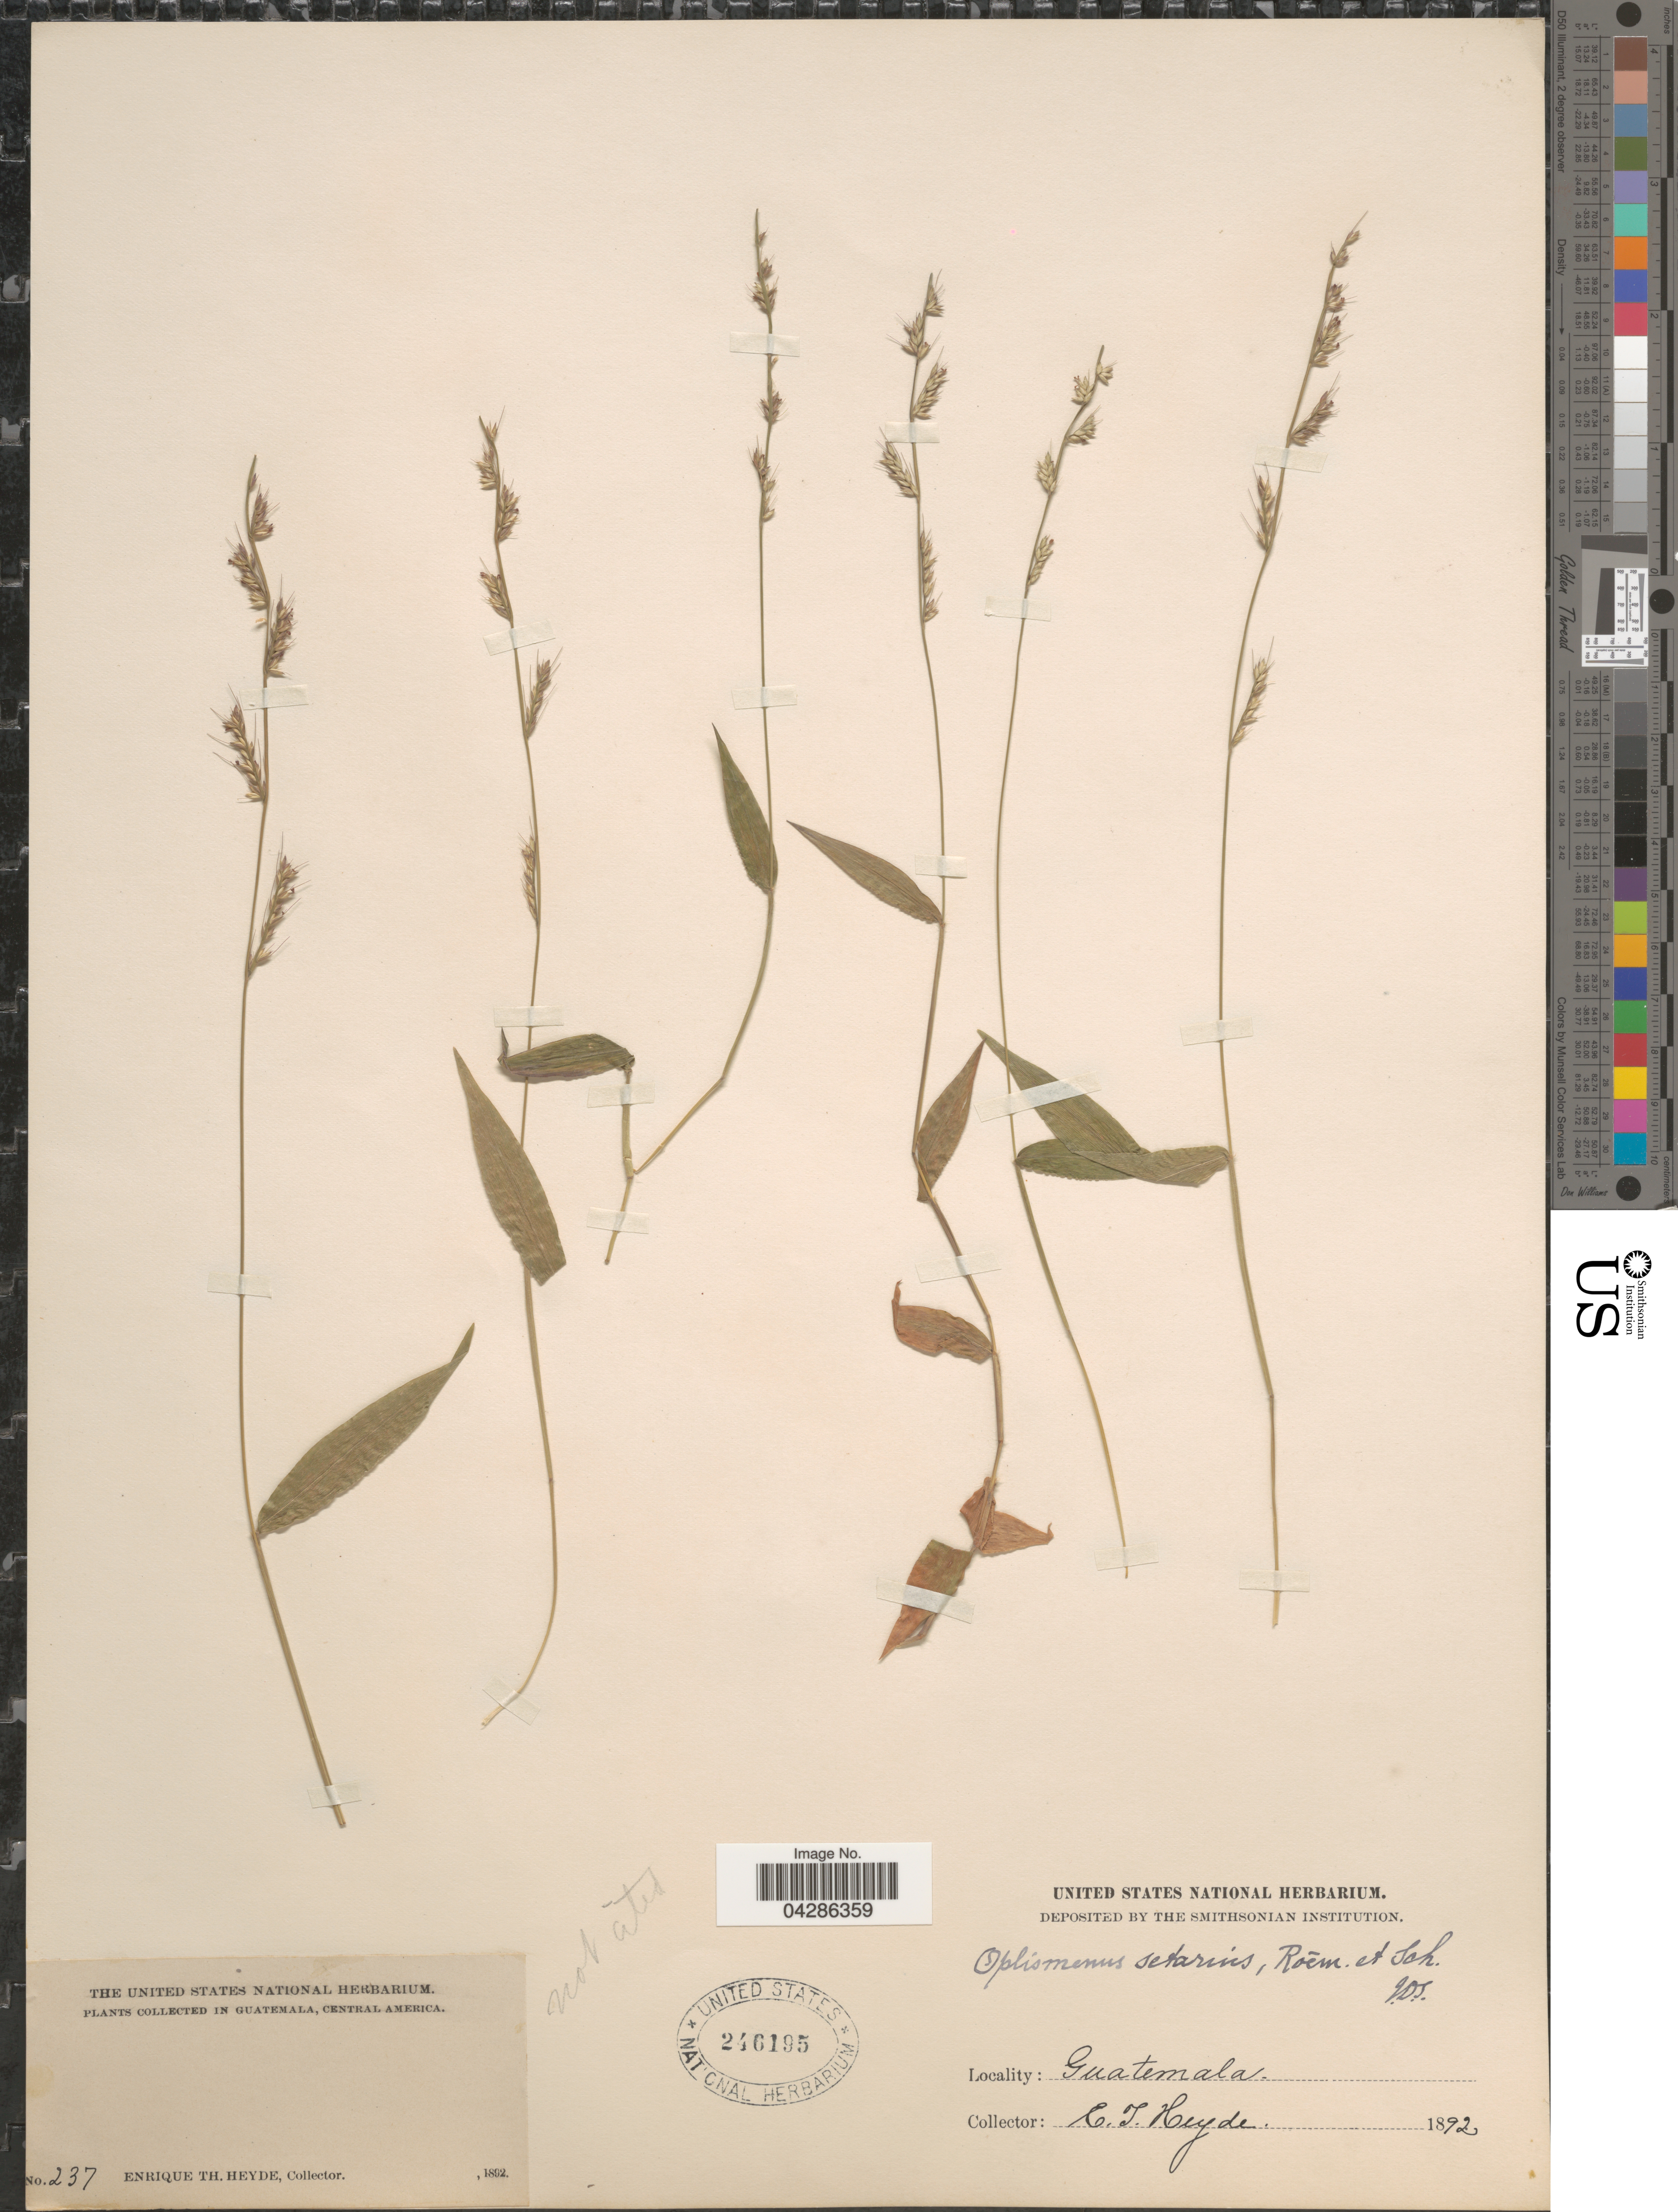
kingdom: Plantae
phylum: Tracheophyta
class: Liliopsida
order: Poales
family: Poaceae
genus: Oplismenus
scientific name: Oplismenus hirtellus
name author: (L.) P. Beauv.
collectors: E. T. Heyde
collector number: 237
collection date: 1892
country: Guatemala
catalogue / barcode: US 246195